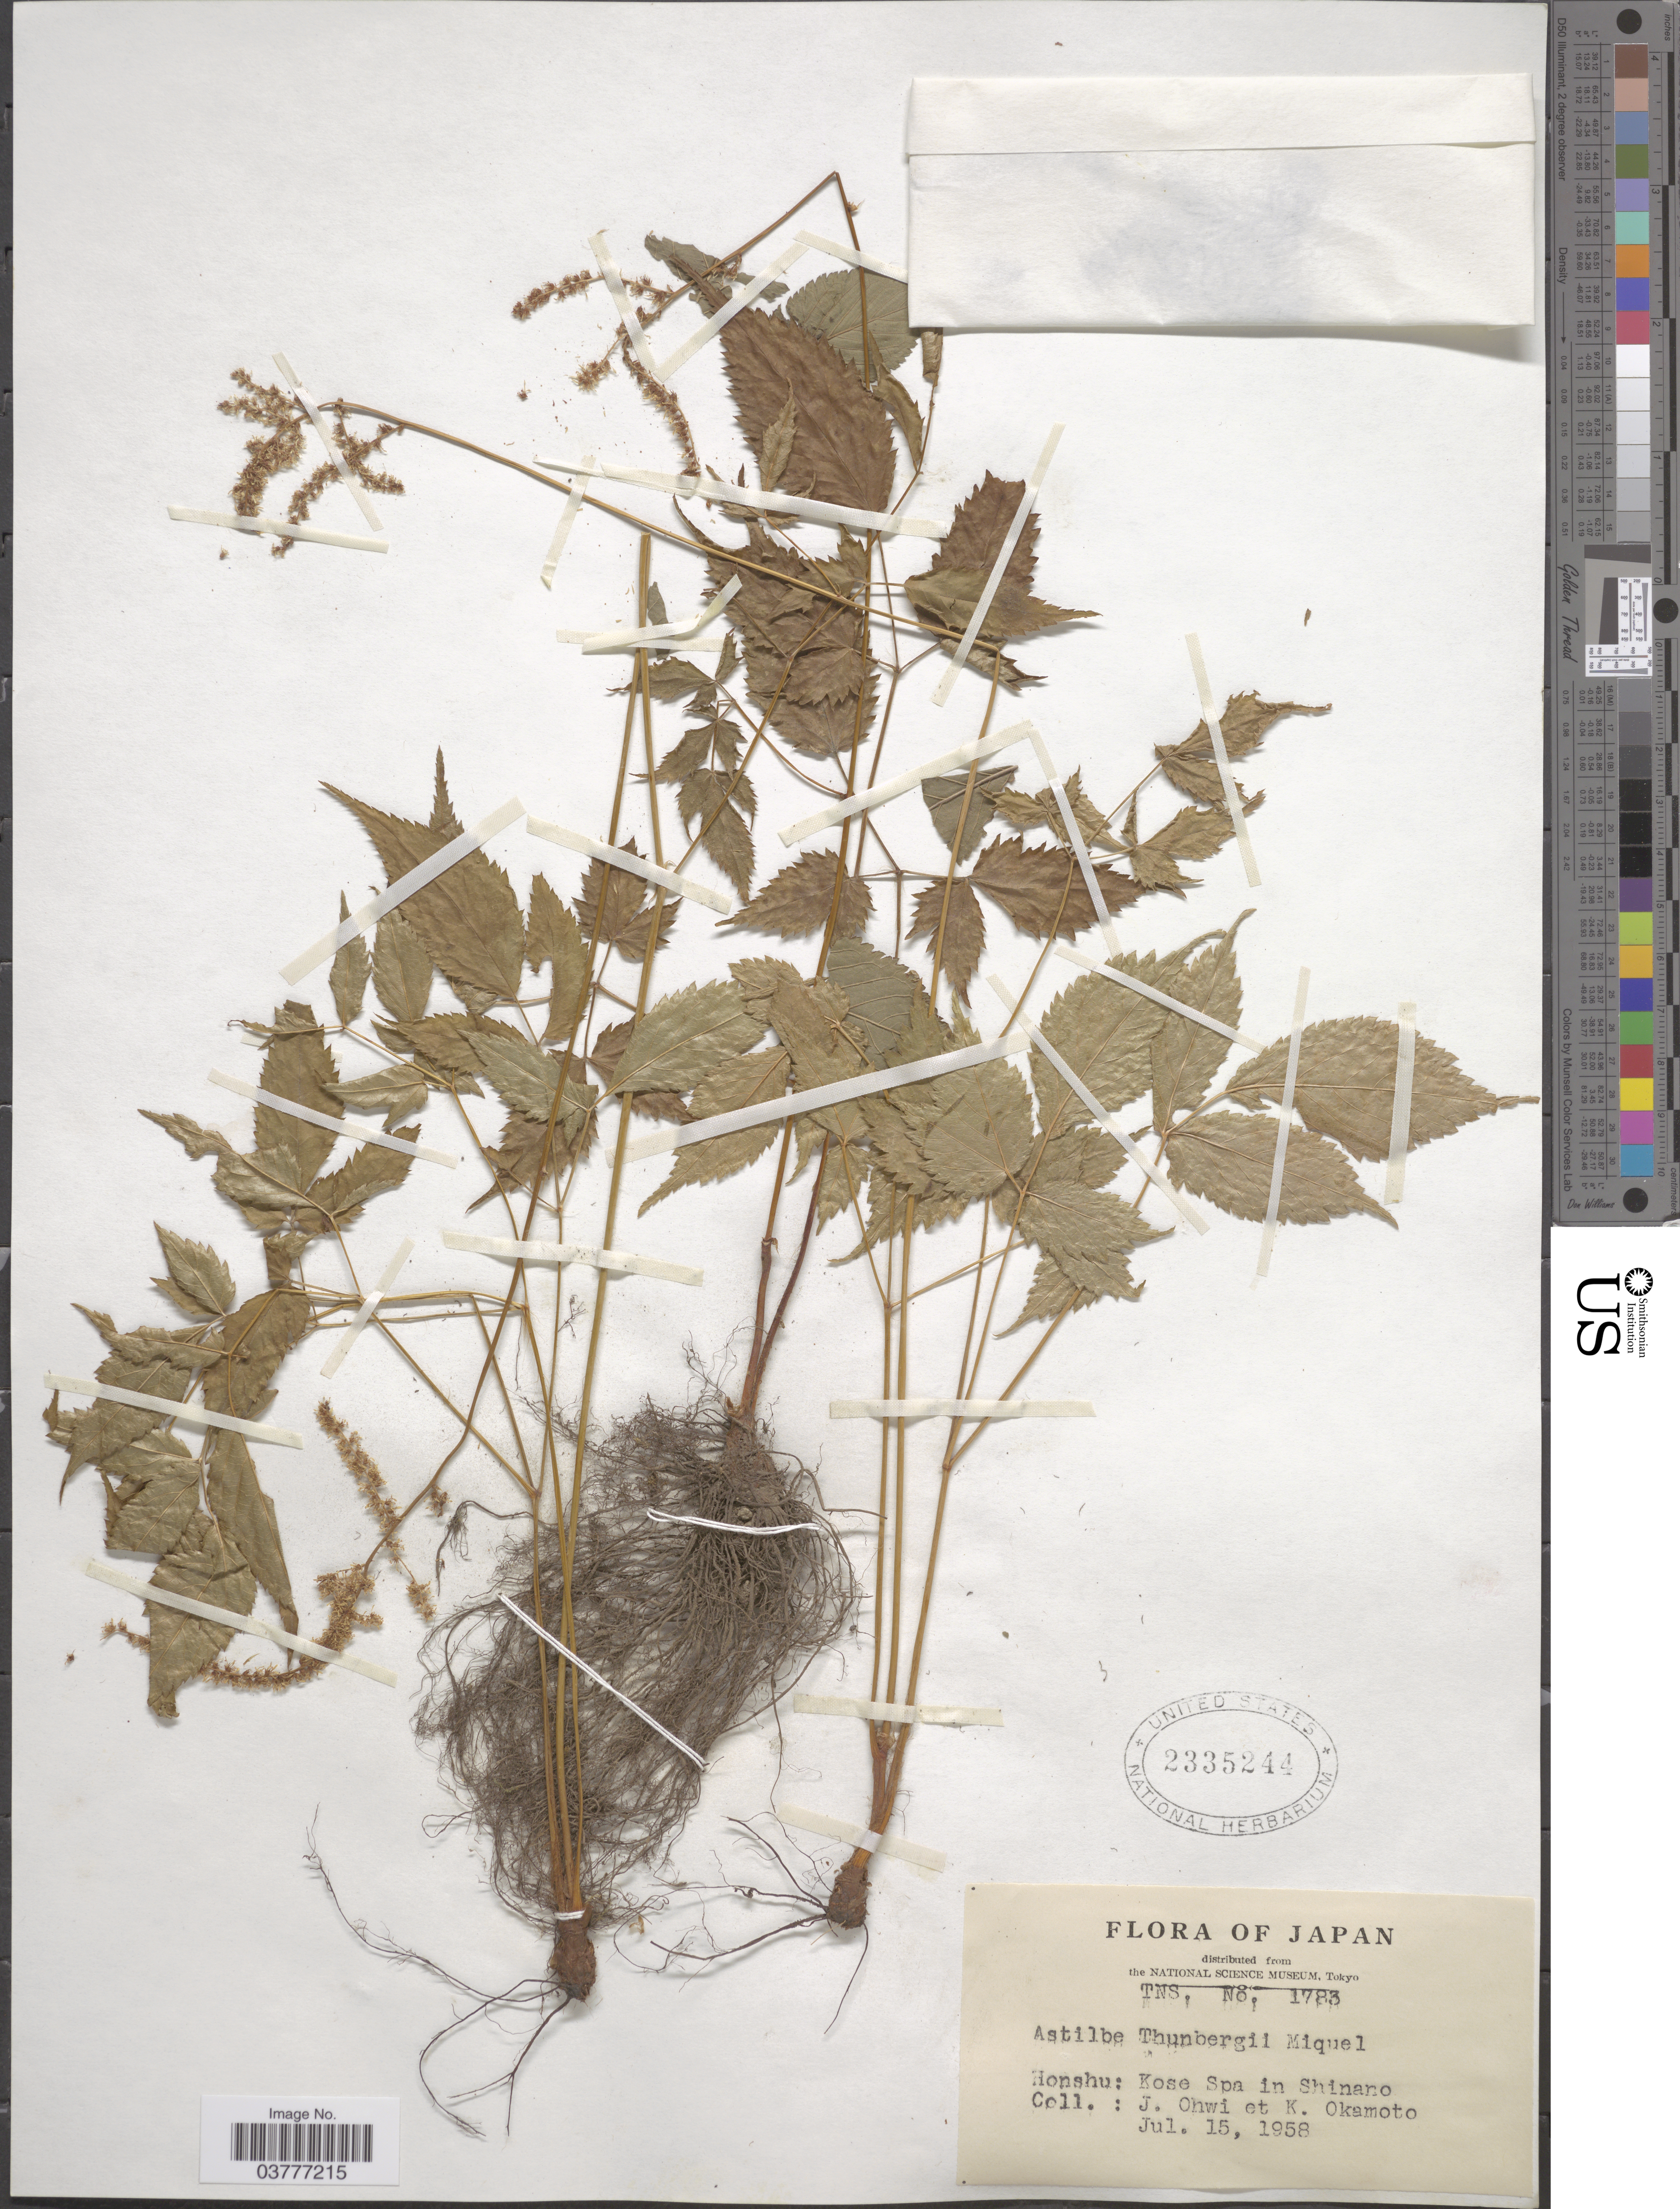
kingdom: Plantae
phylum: Tracheophyta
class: Magnoliopsida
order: Saxifragales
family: Saxifragaceae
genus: Astilbe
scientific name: Astilbe thunbergii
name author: (Siebold & Zucc.) Miq.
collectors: J. Ohwi & K. Okamoto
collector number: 1783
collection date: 1958-07-15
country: Japan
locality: Honshu: Kose Spa in Shinano.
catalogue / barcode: US 2335244